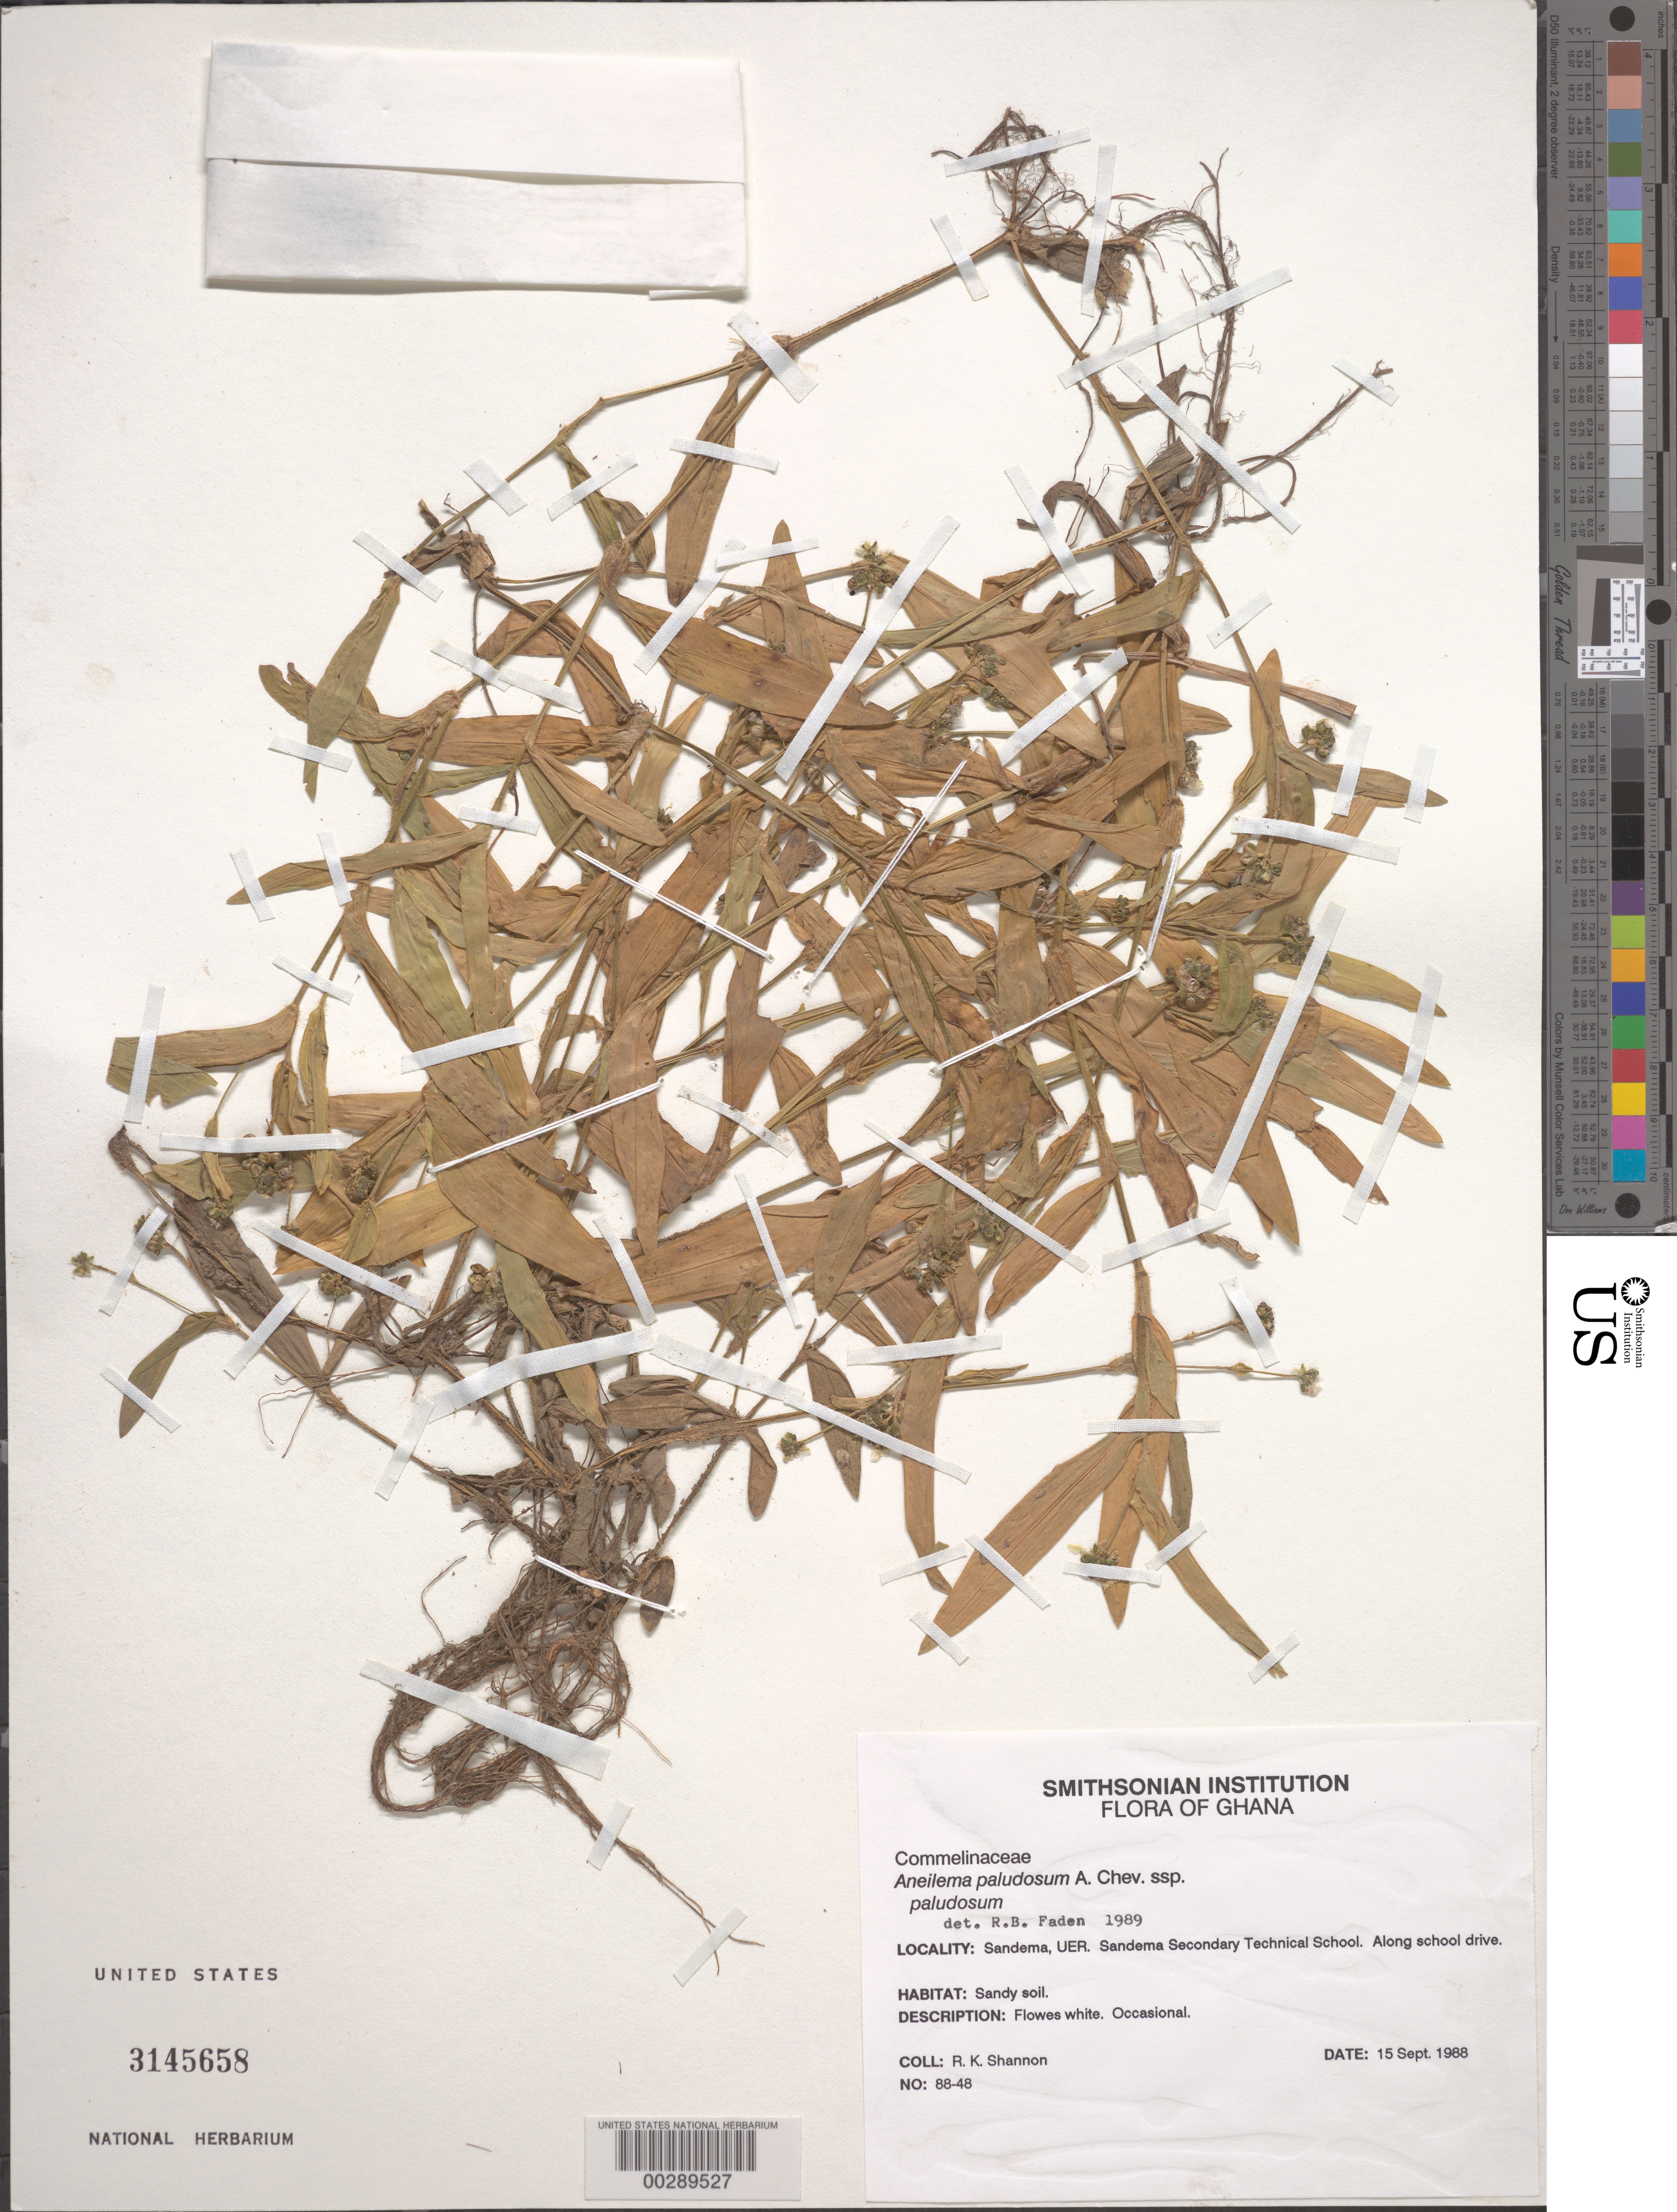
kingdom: Plantae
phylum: Tracheophyta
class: Liliopsida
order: Commelinales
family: Commelinaceae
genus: Aneilema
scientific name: Aneilema paludosum subsp. paludosum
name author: A. Chev.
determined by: Faden, Robert B., (US), Smithsonian Institution - National Museum of Natural History (UNITED STATES)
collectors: R. Shannon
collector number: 88-48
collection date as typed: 15 Sep 1988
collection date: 1988-09-15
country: Ghana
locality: Sandema, uer. sandema secondary technical school.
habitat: Sandy soil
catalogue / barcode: US 3145658